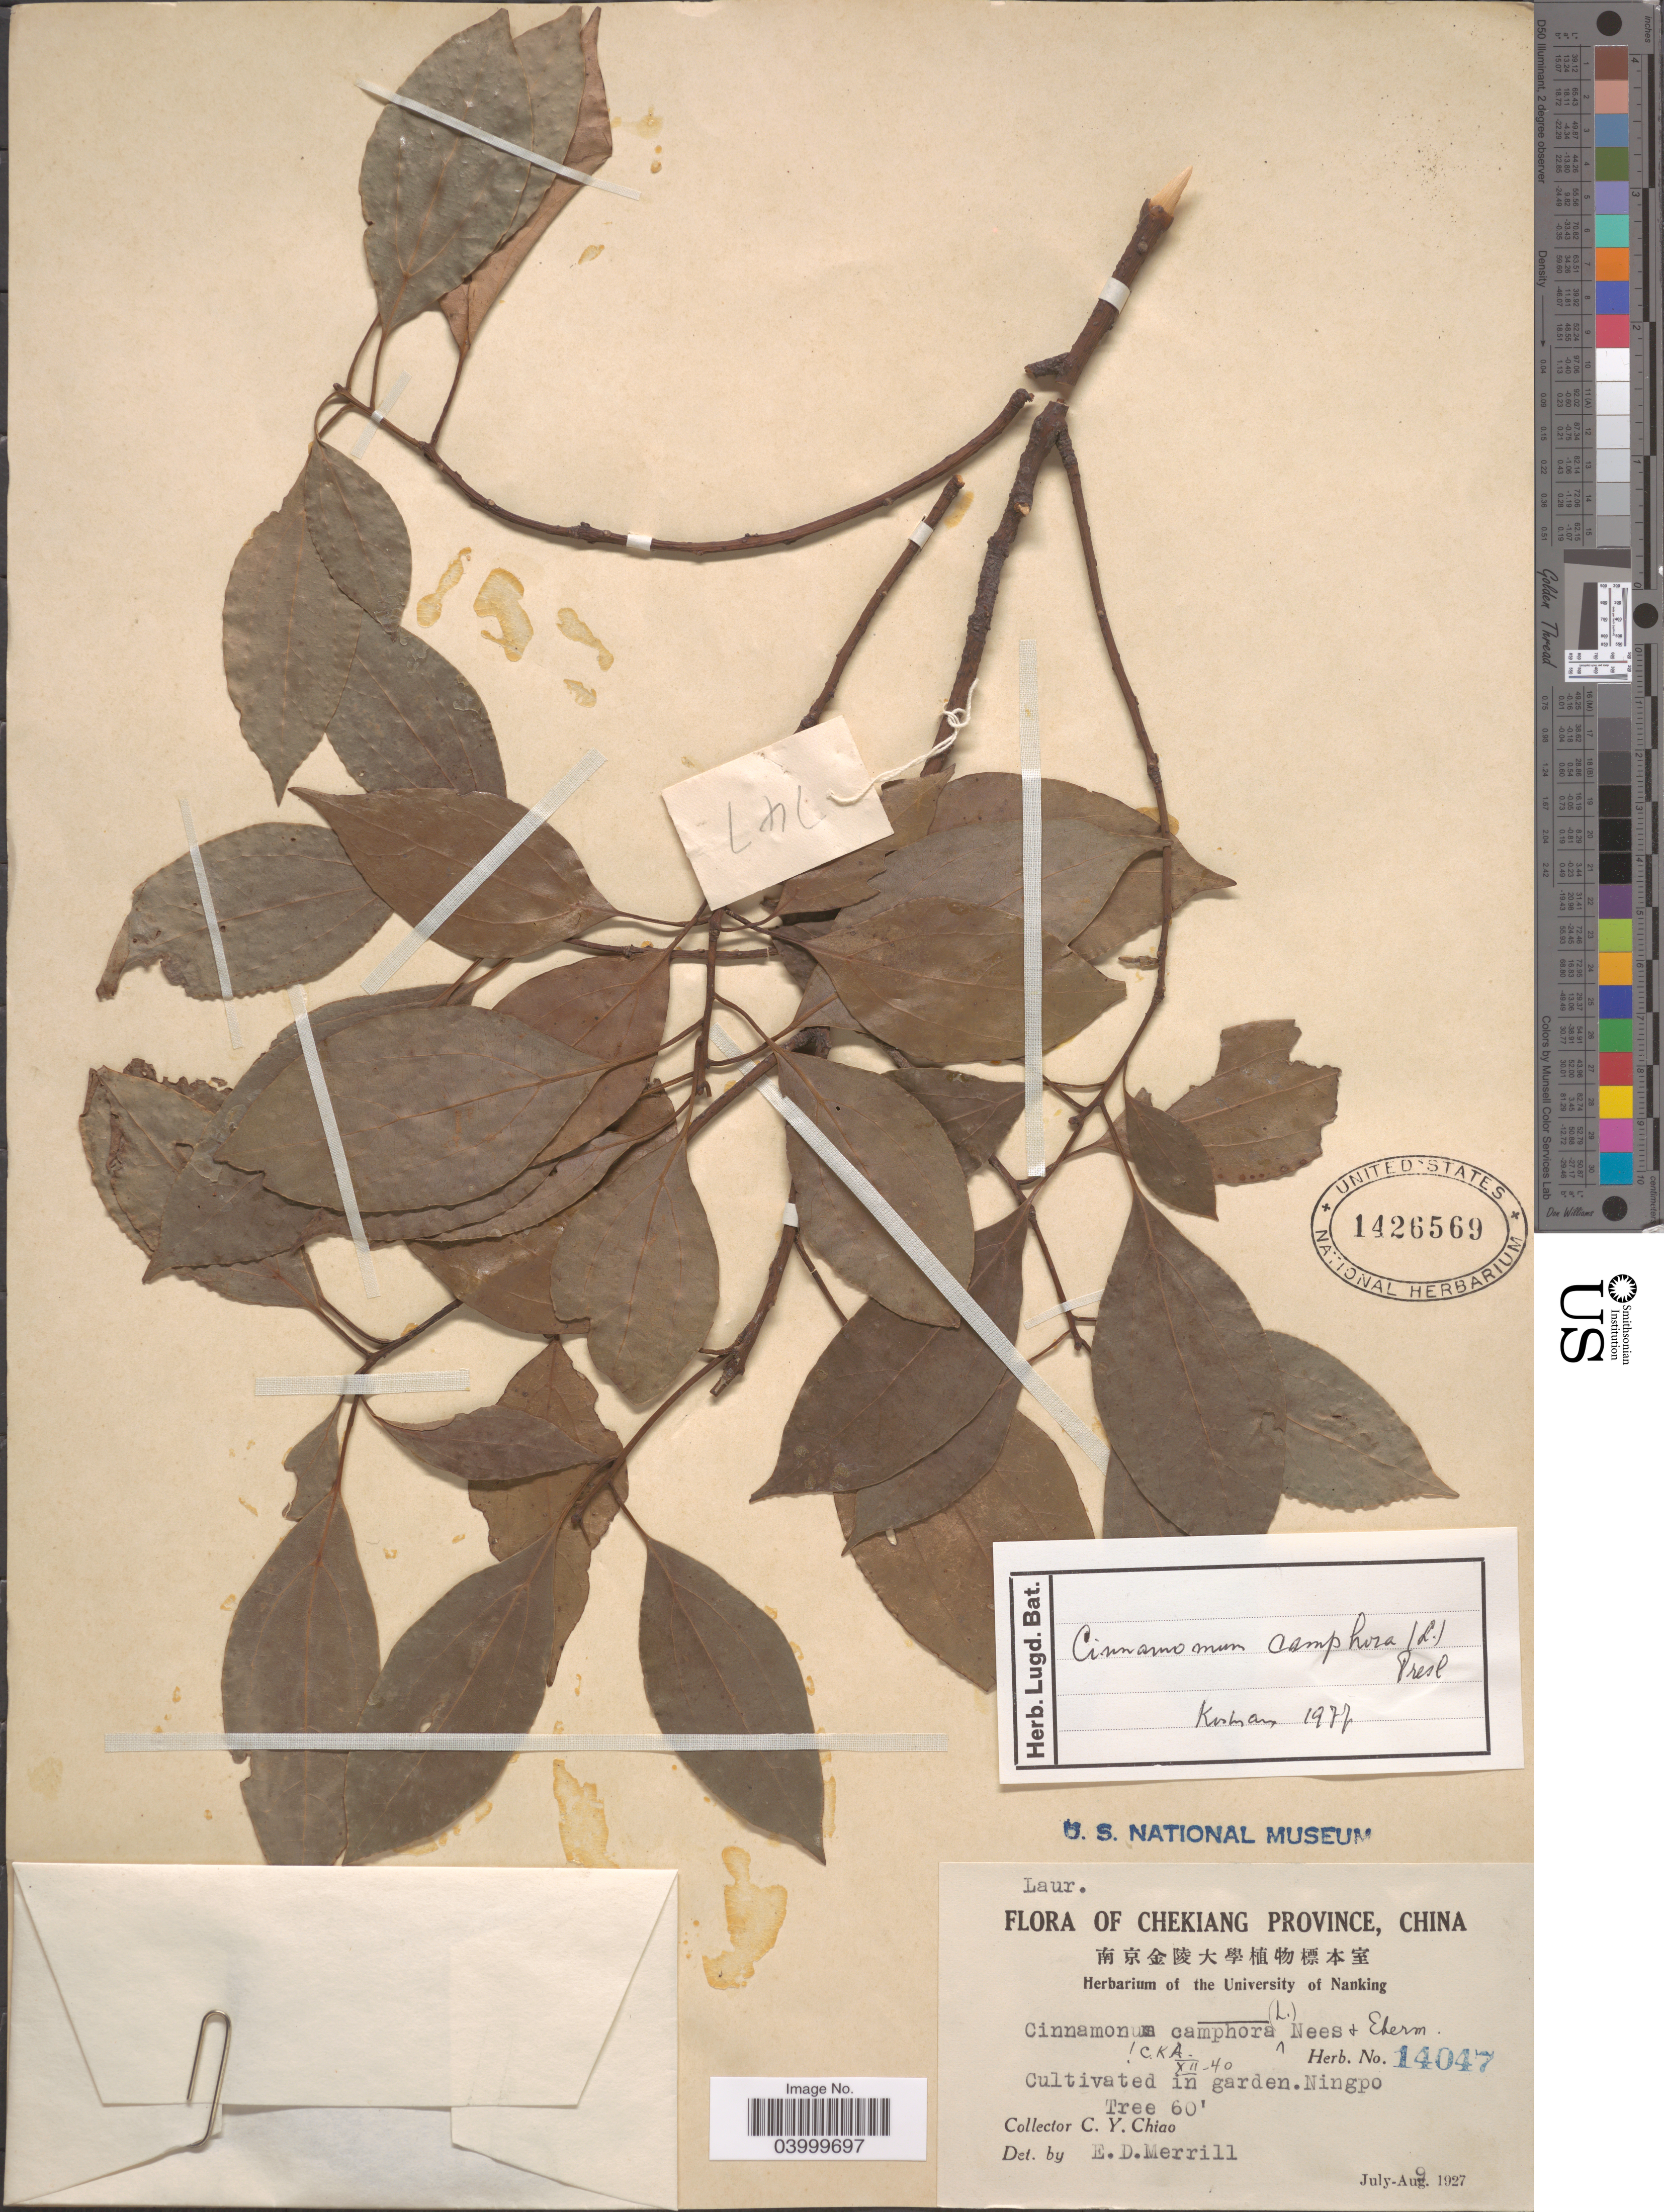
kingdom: Plantae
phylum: Tracheophyta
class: Magnoliopsida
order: Laurales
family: Lauraceae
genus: Cinnamomum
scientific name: Cinnamomum camphora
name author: (L.) J. Presl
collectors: C. Y. Chiao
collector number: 14047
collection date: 1927-08-09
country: China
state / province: Zhejiang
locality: Chekiang Province. Cultivated in garden.Ningpo.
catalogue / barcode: US 1426569